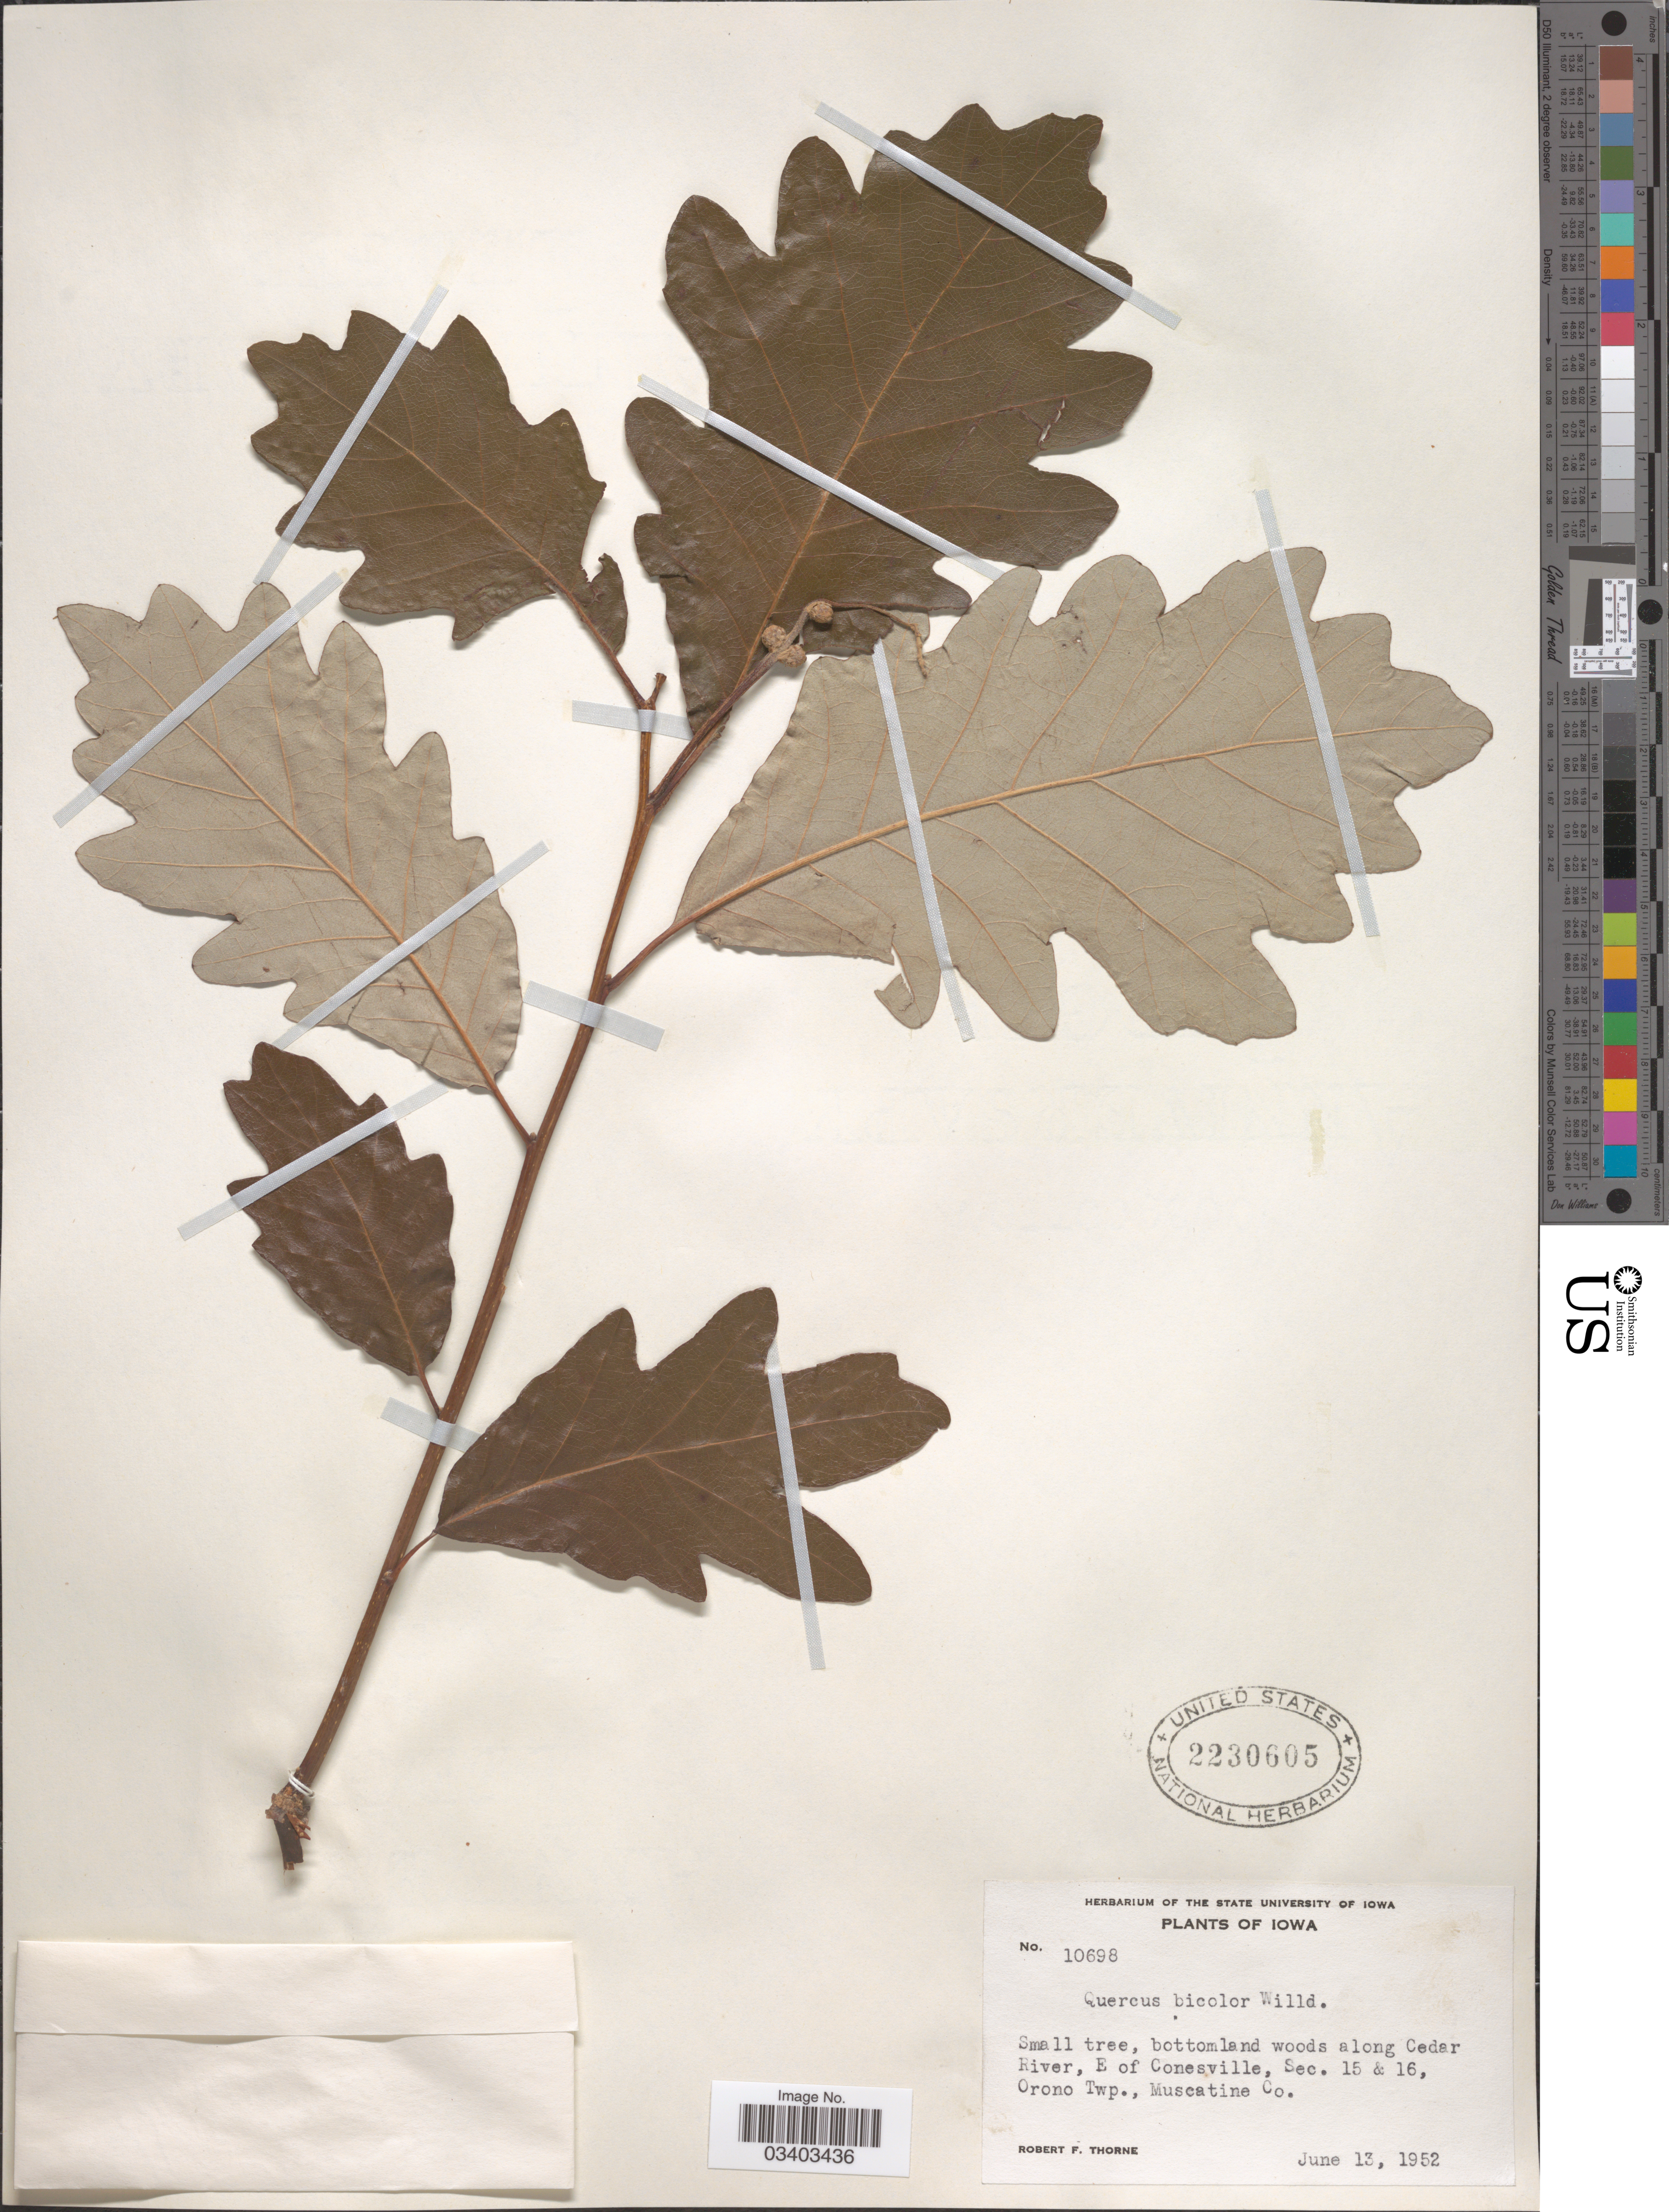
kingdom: Plantae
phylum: Tracheophyta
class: Magnoliopsida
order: Fagales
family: Fagaceae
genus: Quercus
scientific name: Quercus bicolor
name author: Willd.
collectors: R. F. Thorne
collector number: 10698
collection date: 1952-06-13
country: United States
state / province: Iowa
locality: Bottomland woods along Cedar River, E of Conesville, Sec. 15 & 16, Orono Twp., Muscatine Co.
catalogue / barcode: US 2230605